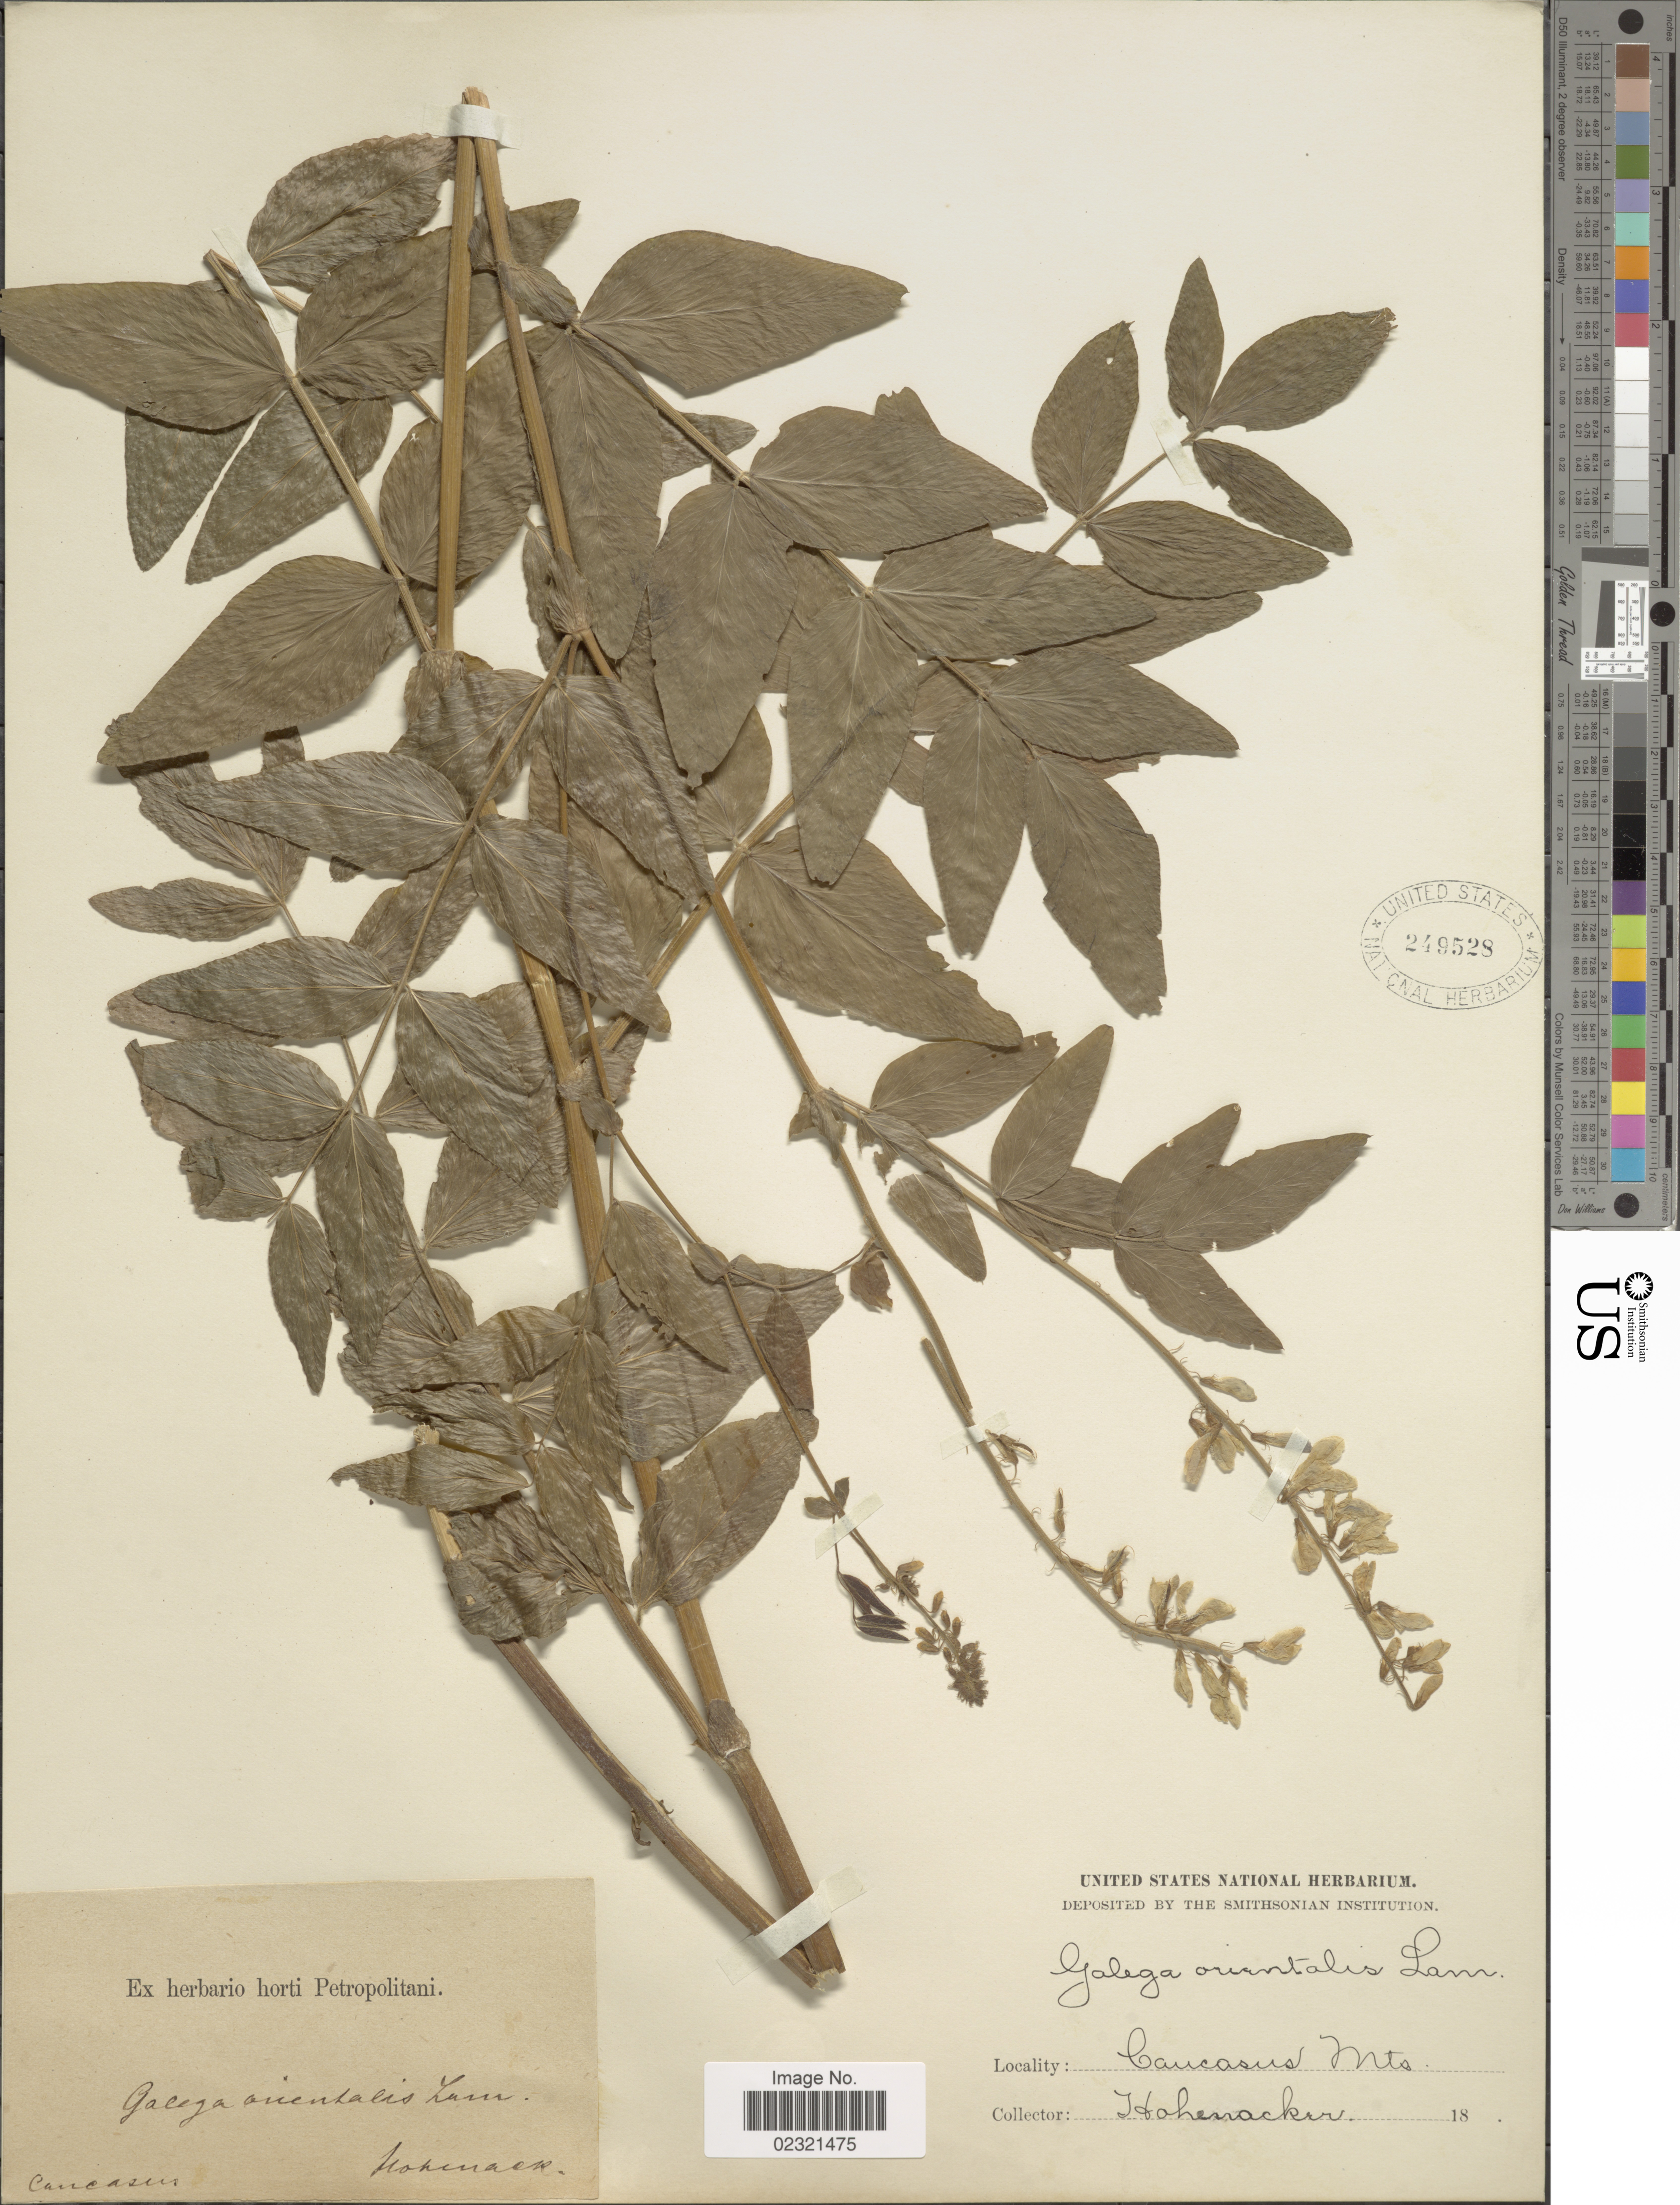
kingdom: Plantae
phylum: Tracheophyta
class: Magnoliopsida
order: Fabales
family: Fabaceae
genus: Galega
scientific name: Galega orientalis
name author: Lam.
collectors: Hohenacker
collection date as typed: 18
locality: Caucasus Mts.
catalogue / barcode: US 249528